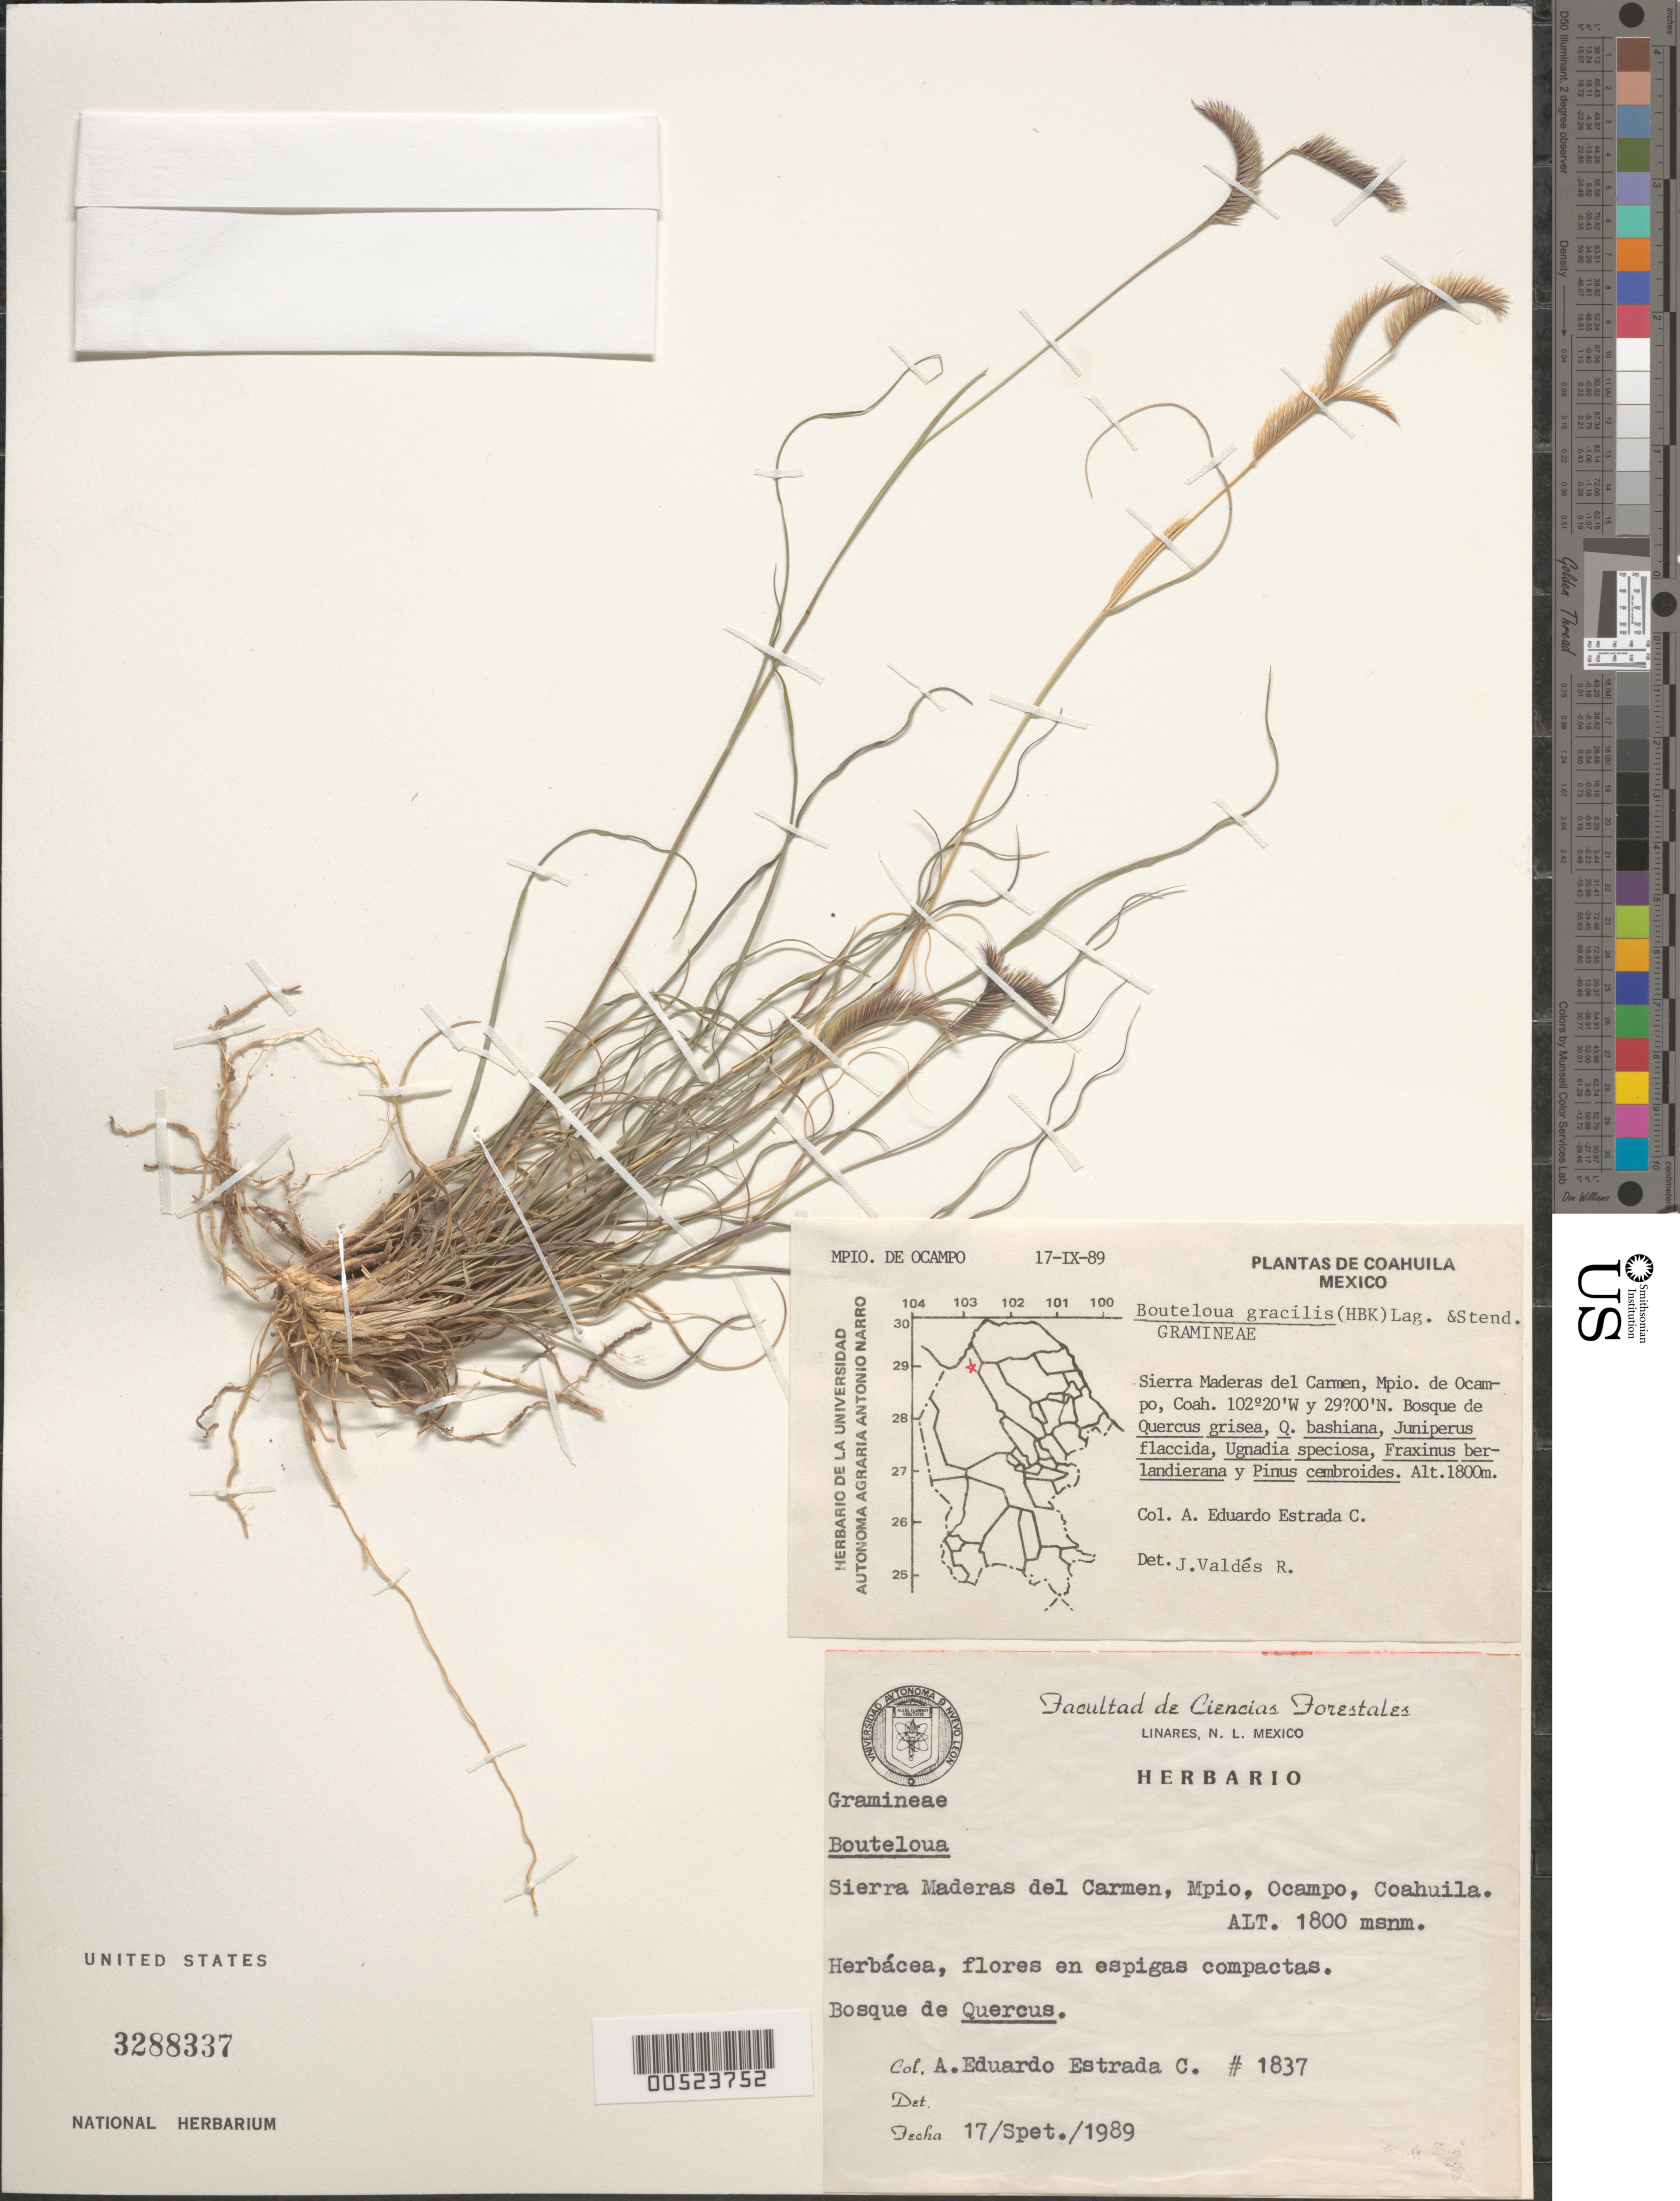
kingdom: Plantae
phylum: Tracheophyta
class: Liliopsida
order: Poales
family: Poaceae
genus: Bouteloua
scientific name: Bouteloua gracilis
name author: (Kunth) Lag. ex Griffiths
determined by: Valdés-Reyna, Jesús, (ANSM), Universidad Autonoma Agraria Antonio Narro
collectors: A. E. Estrada-C.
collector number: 1837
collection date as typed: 17 Sep 1989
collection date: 1989-09-17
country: Mexico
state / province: Coahuila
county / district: Ocampo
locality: Sierra Maderas del Carmen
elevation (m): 1800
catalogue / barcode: US 3288337